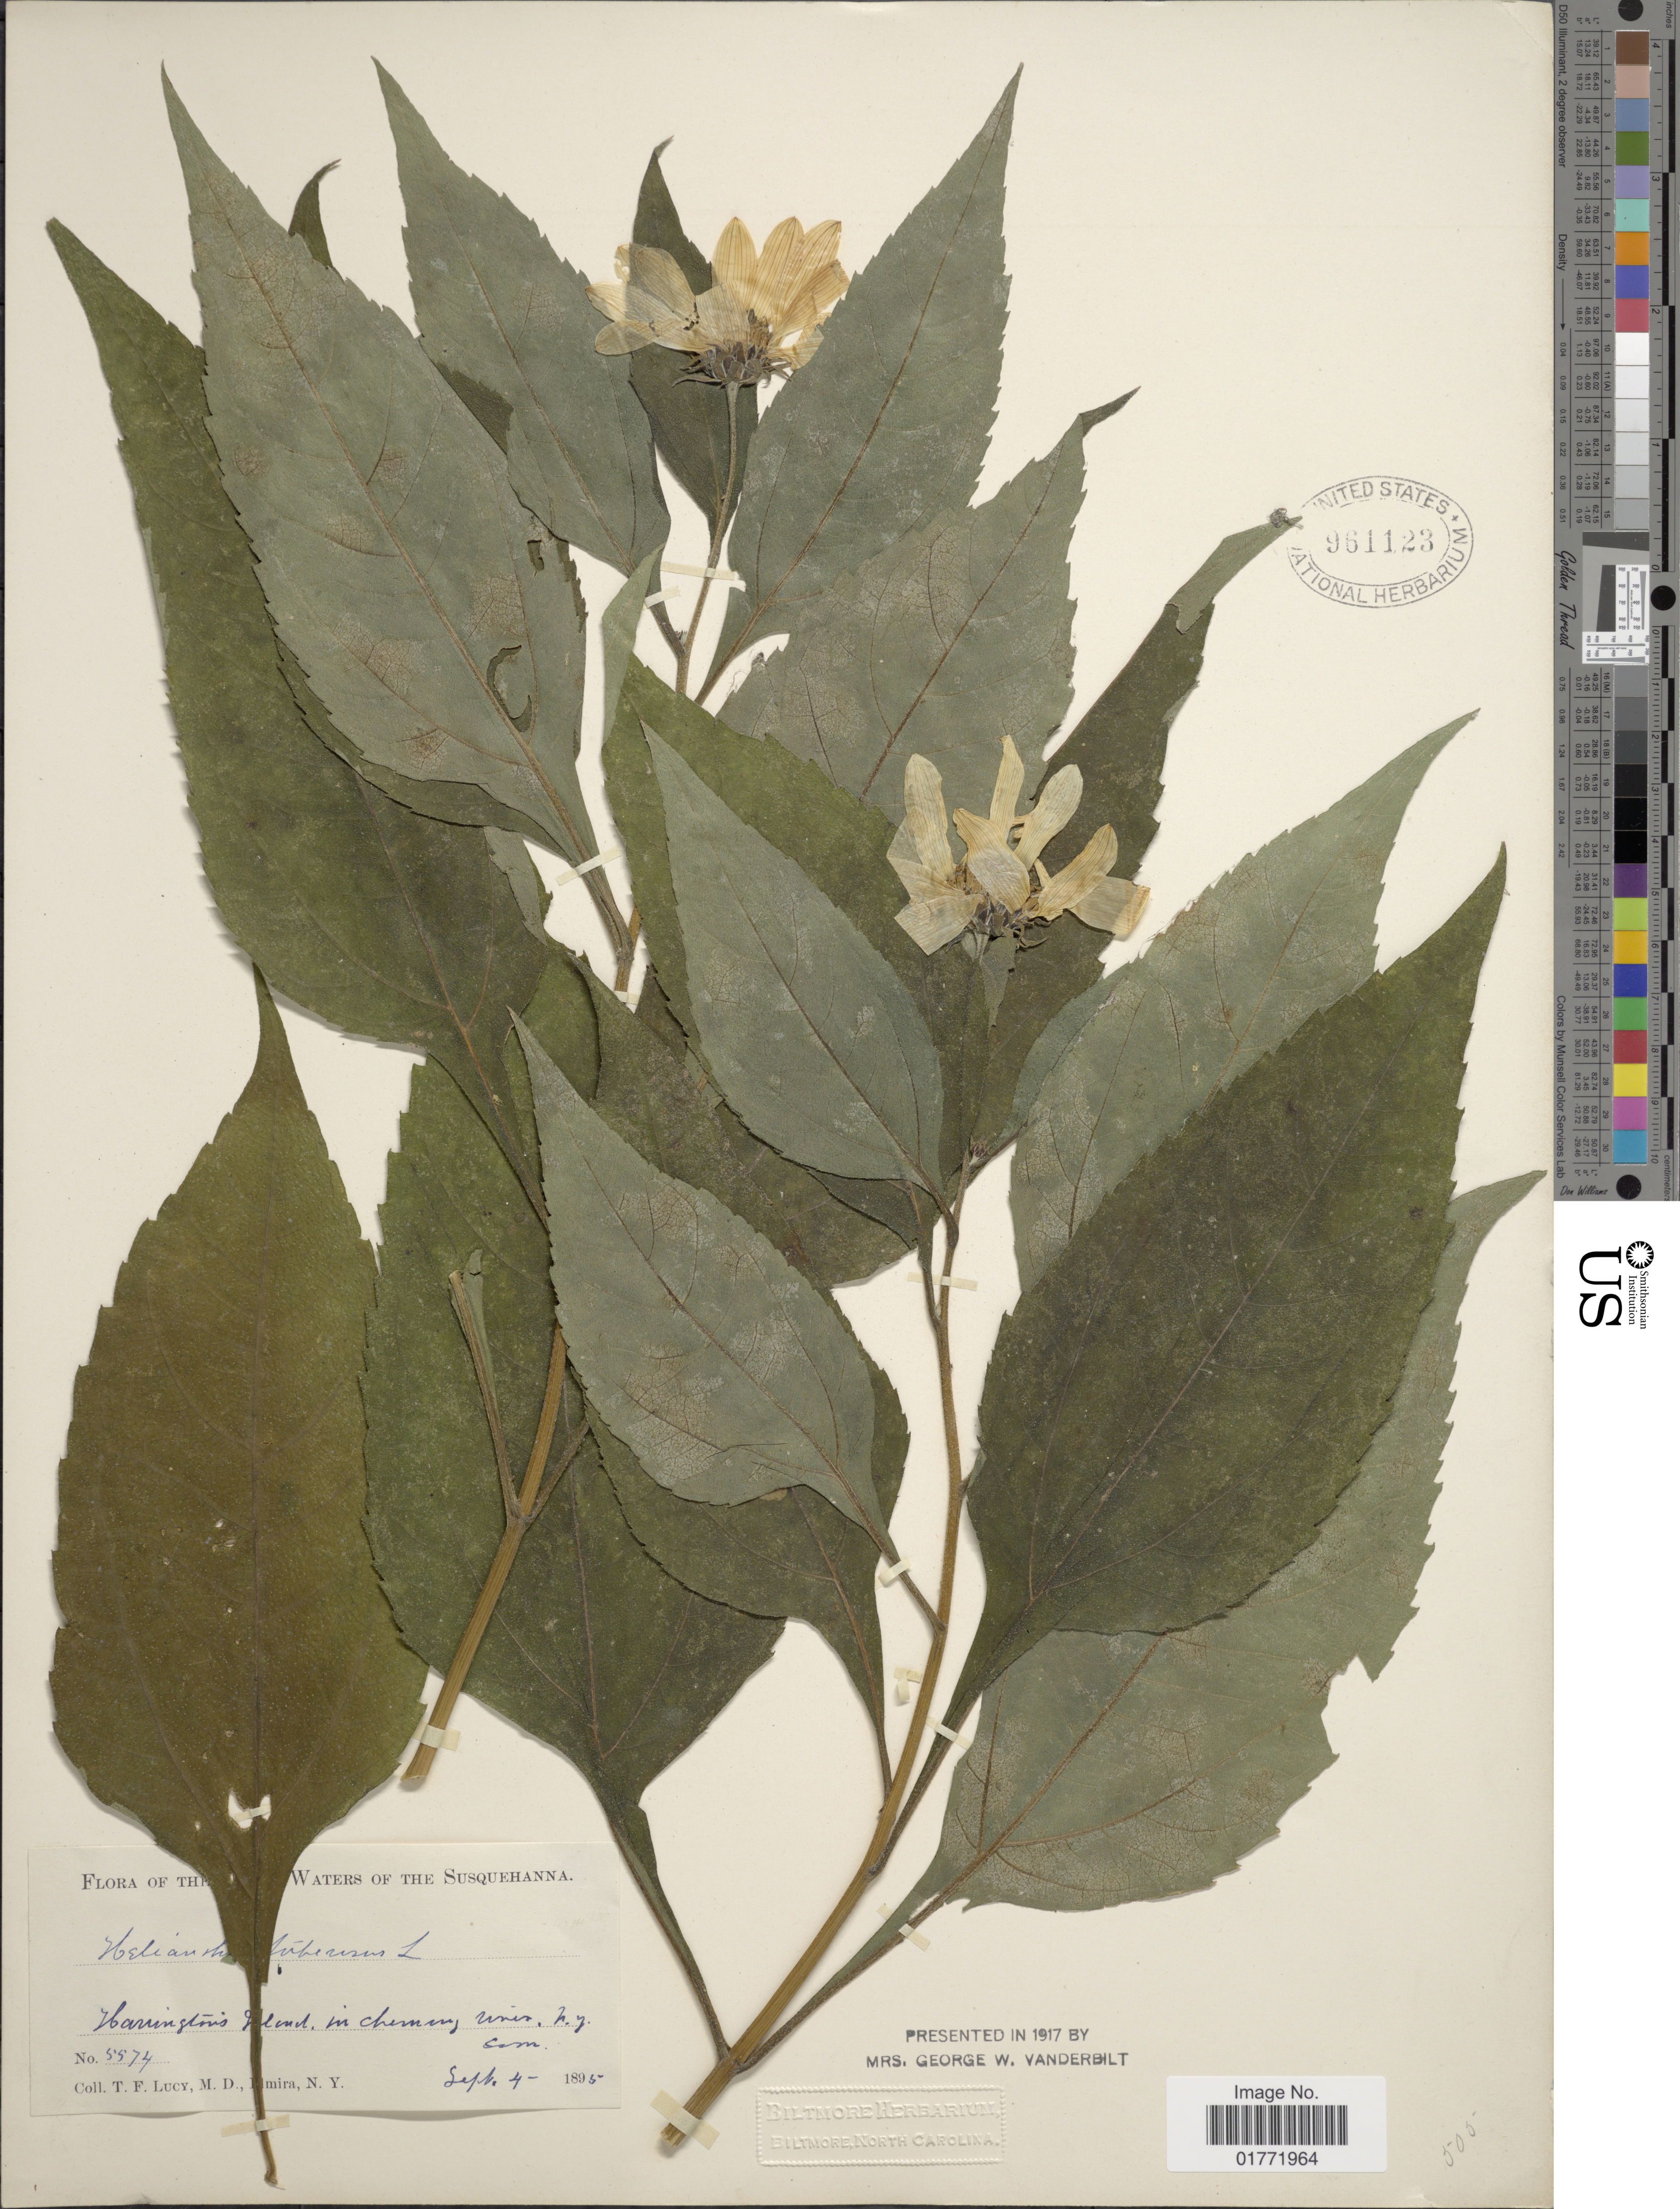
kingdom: Plantae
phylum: Tracheophyta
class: Magnoliopsida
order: Asterales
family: Asteraceae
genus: Helianthus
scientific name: Helianthus tuberosus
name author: L.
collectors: T. Lucy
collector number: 5574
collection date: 1895-09-04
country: United States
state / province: New York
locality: The Upper Waters of the Susquehanna. Harringtons Island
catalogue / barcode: US 961123